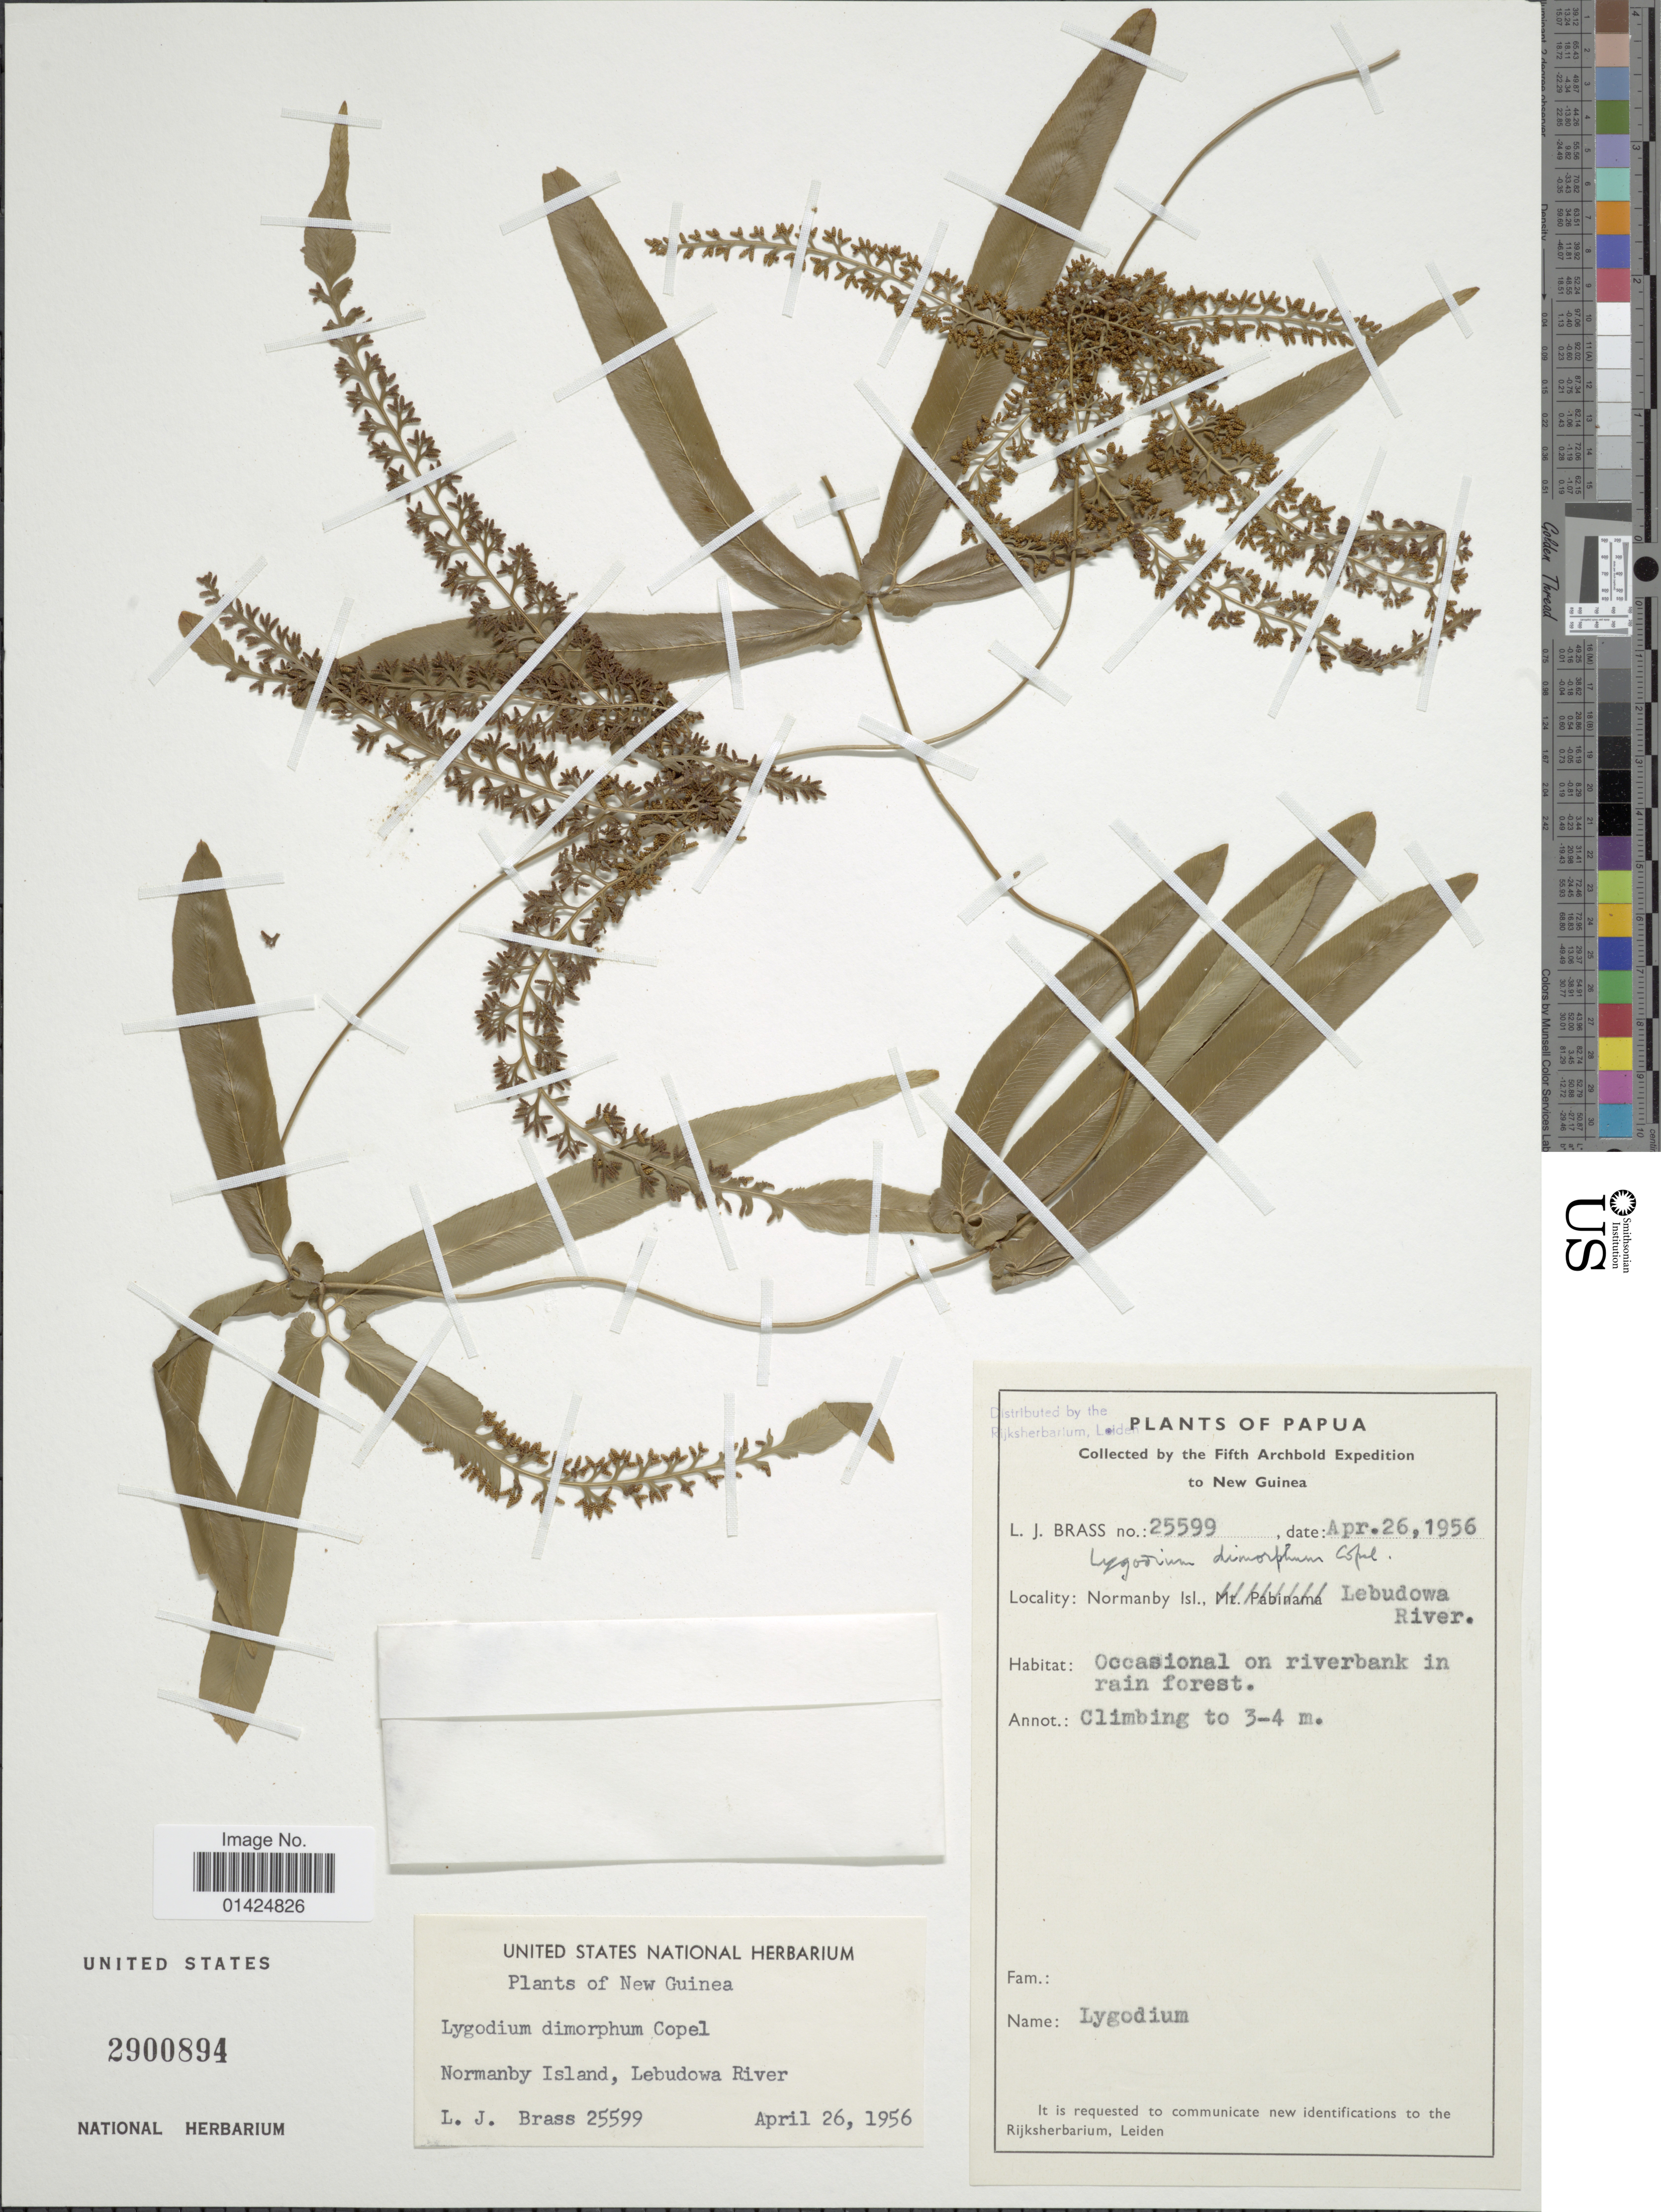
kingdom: Plantae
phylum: Tracheophyta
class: Polypodiopsida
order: Schizaeales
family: Lygodiaceae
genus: Lygodium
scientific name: Lygodium trifurcatum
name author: Baker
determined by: Pelosi, Jessie A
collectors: L. J. Brass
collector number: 25599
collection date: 1956-04-26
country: Papua New Guinea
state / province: Milne Bay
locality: New Guinea. Normanby Isl., Lebudowa River.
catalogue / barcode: US 2900894